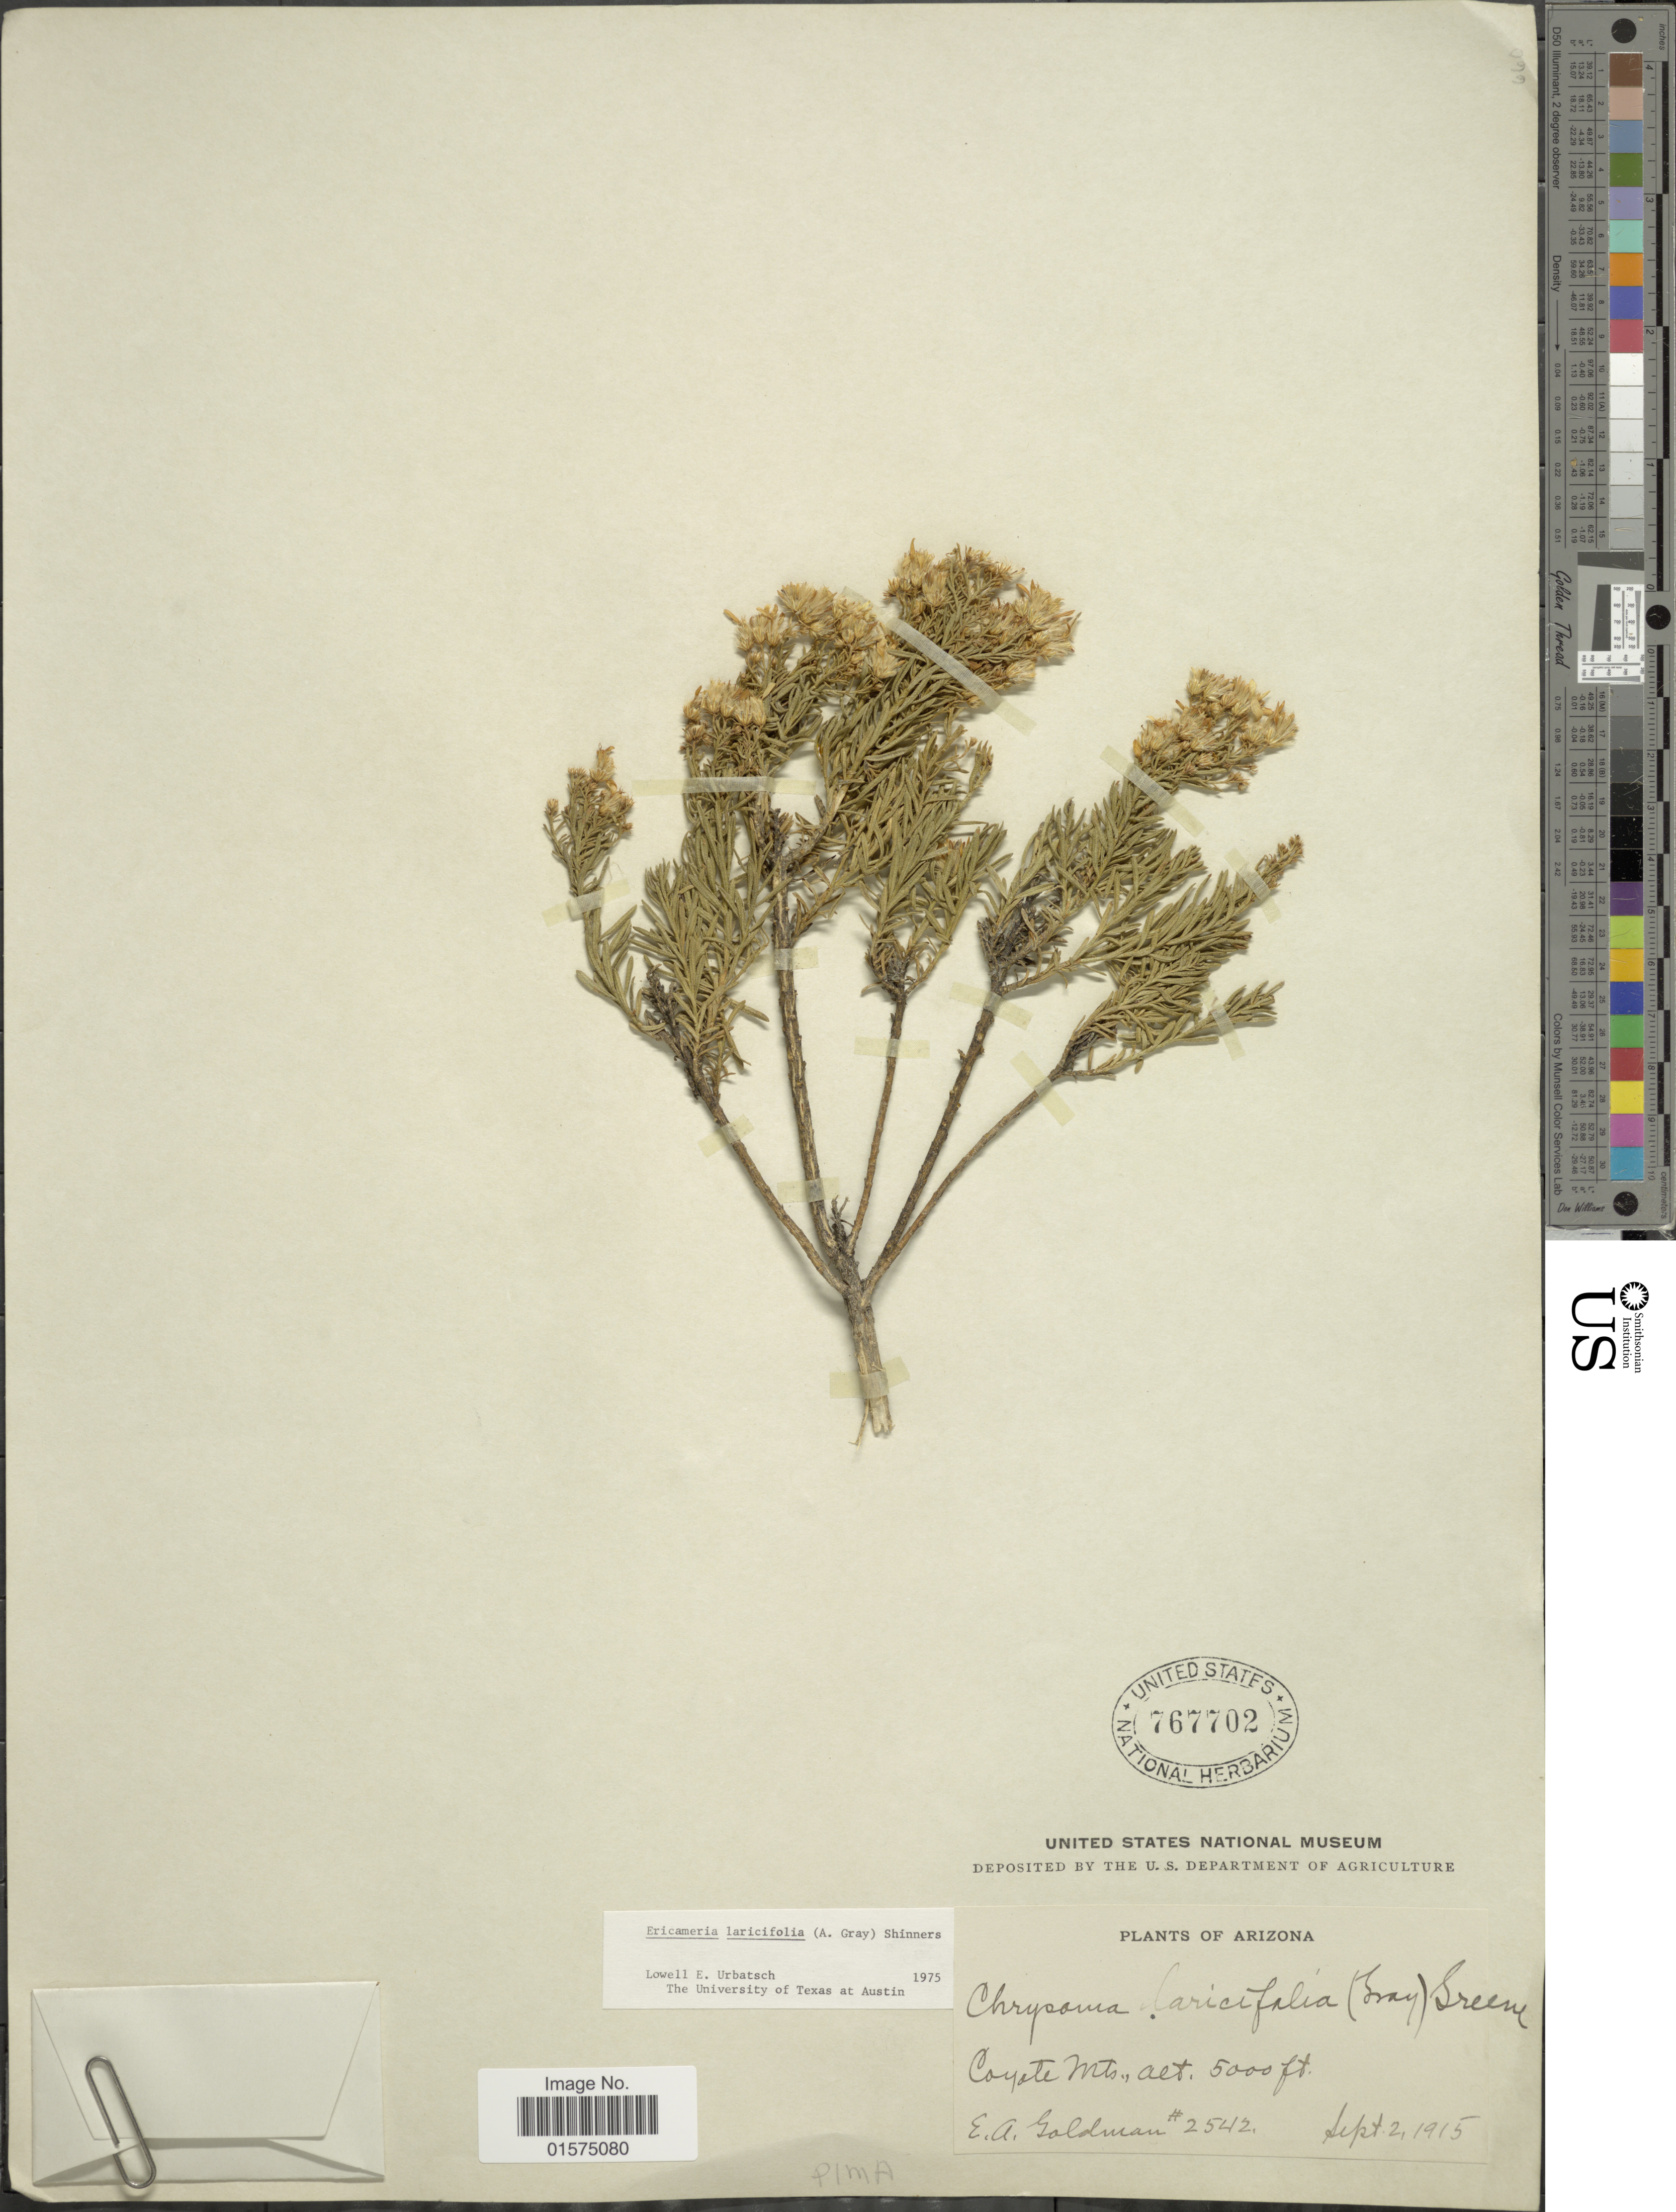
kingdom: Plantae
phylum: Tracheophyta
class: Magnoliopsida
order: Asterales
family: Asteraceae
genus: Ericameria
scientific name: Ericameria laricifolia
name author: (A. Gray) Shinners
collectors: E. A. Goldman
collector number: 2542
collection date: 1915-09-02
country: United States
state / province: Arizona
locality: Coyote Mts.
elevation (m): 1524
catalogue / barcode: US 767702